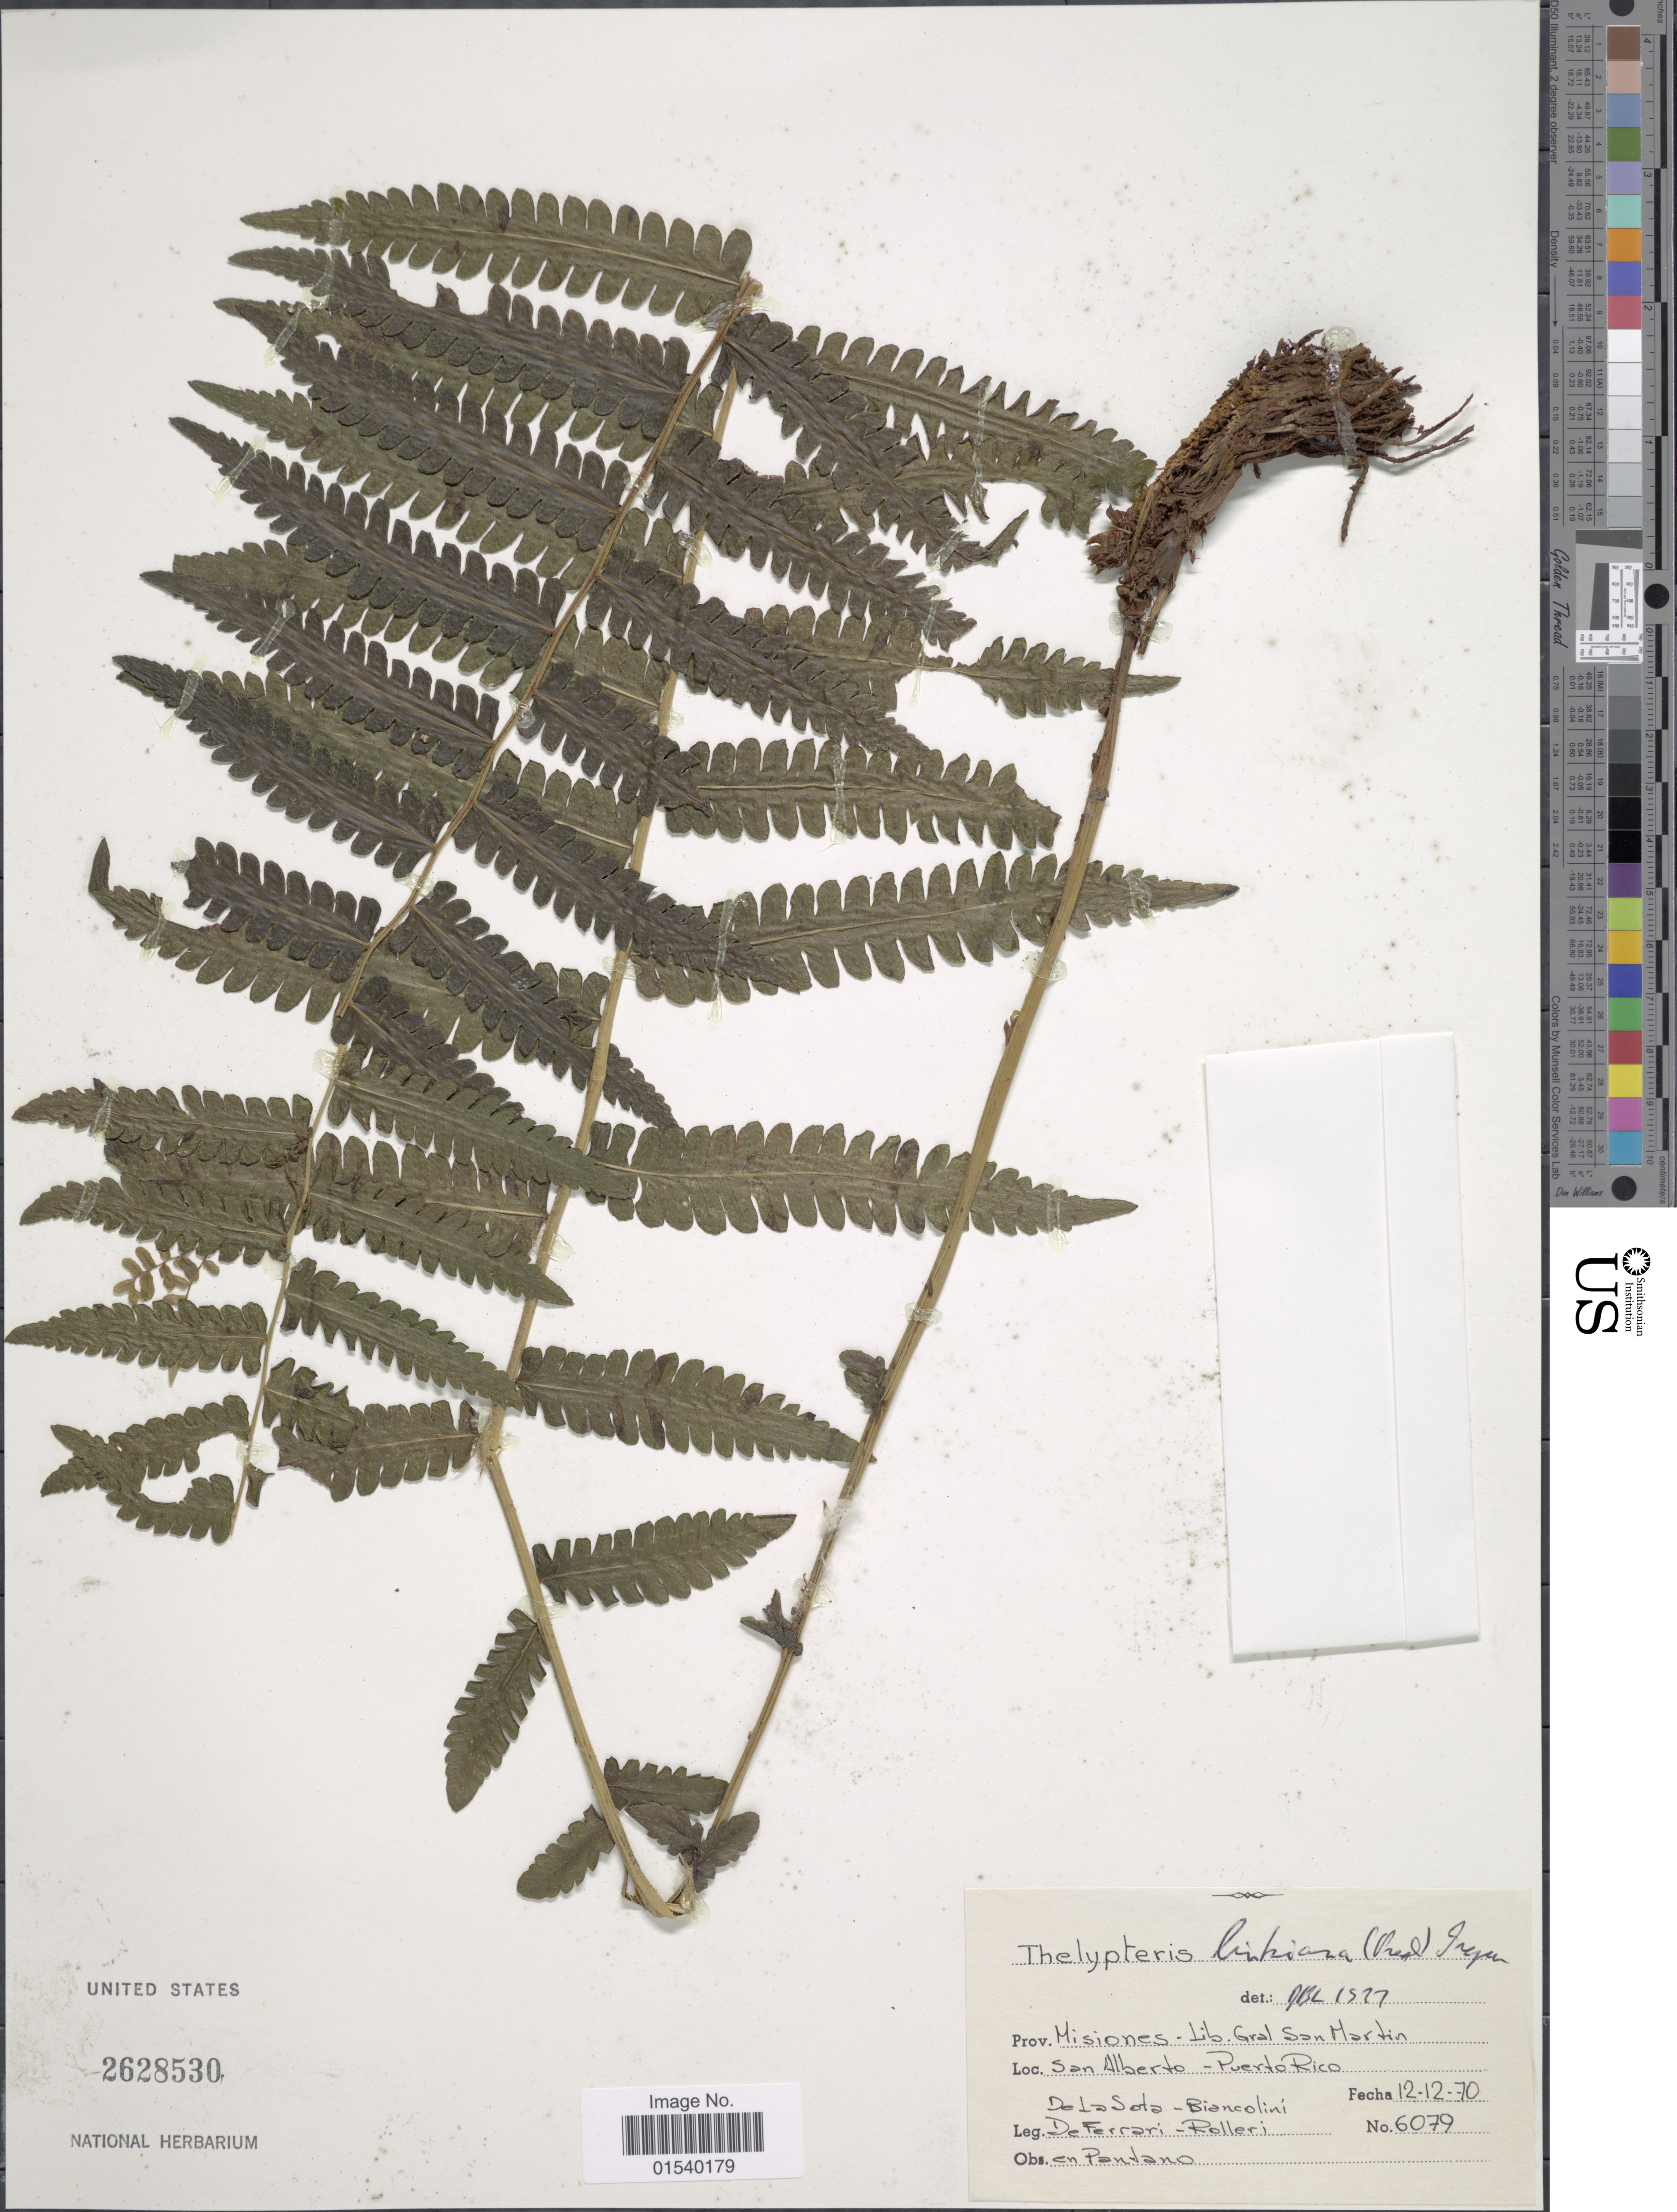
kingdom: Plantae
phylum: Tracheophyta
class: Polypodiopsida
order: Polypodiales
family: Thelypteridaceae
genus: Amauropelta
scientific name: Amauropelta linkiana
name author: (C. Presl) Pic. Serm.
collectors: de la Sota, Biancolini, De Ferrari & Rolleri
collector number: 6079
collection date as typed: Transcribed d/m/y: 12/12/70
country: Argentina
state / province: Misiones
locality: Prov. Misiones -Lib. Gral San Martin, San Alberto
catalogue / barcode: US 2628530